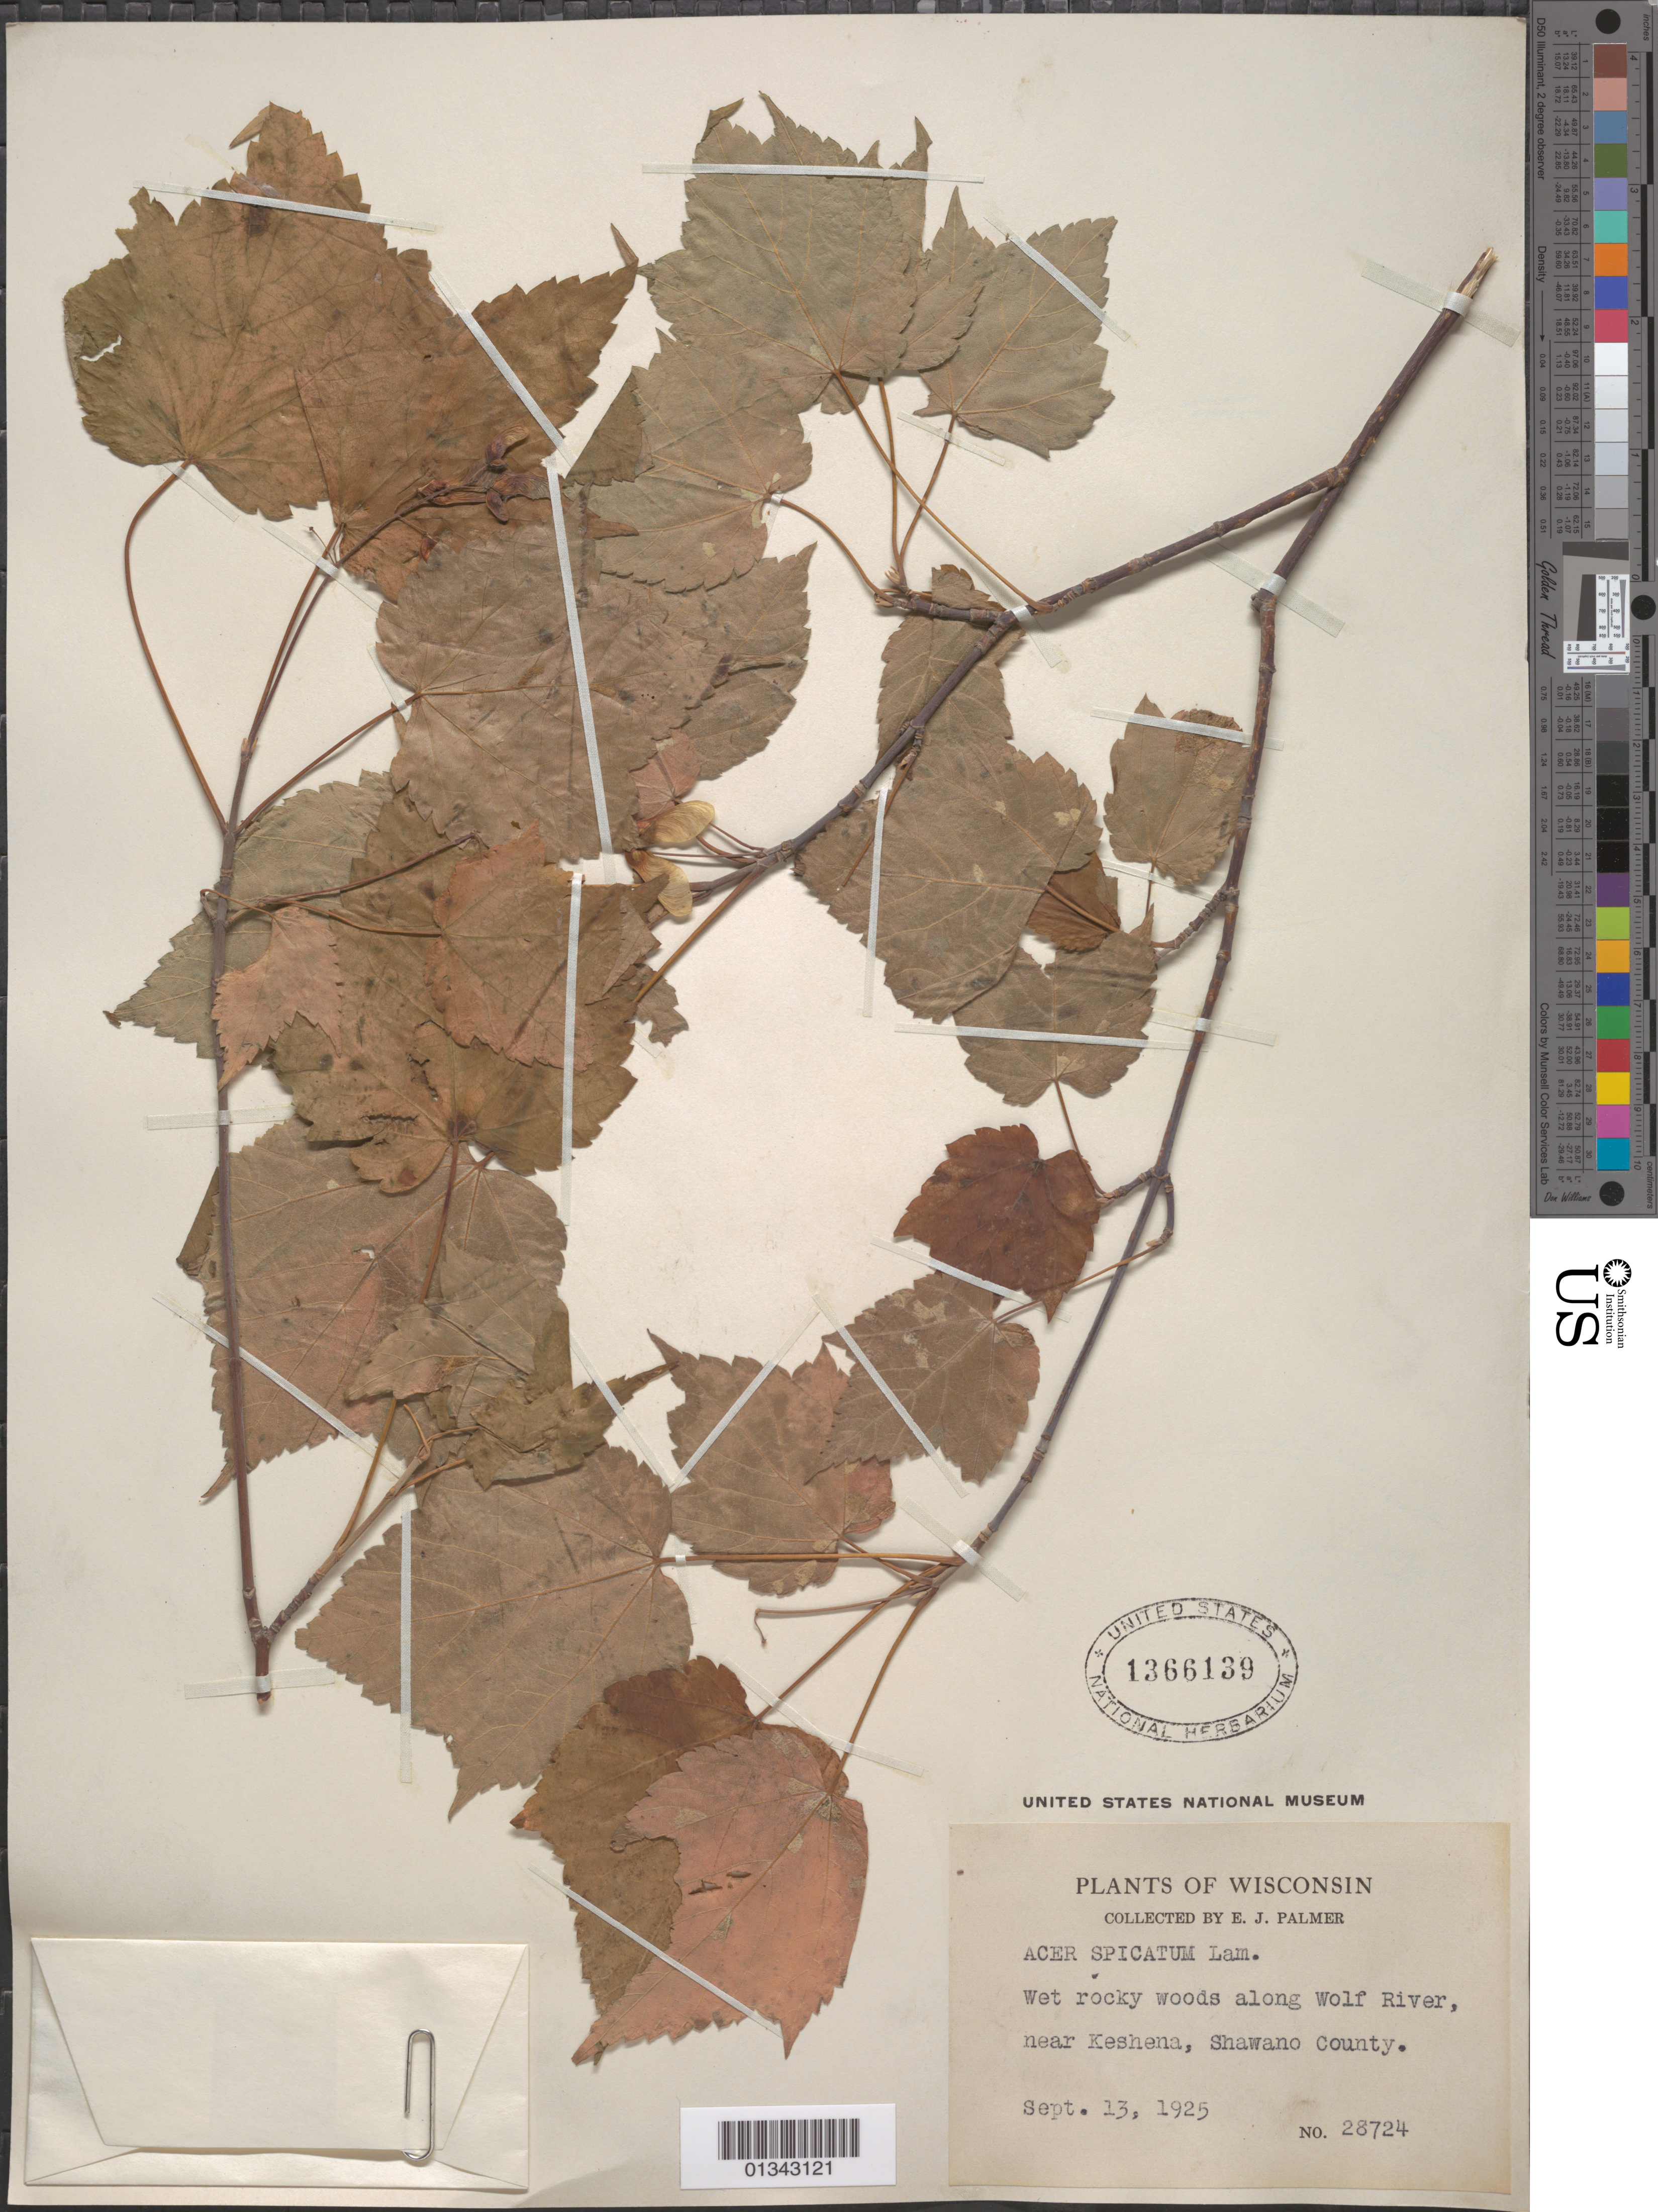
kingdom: Plantae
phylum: Tracheophyta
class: Magnoliopsida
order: Sapindales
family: Sapindaceae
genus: Acer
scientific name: Acer spicatum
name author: Lam.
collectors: E. F. Smith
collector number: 28724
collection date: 1925-09-13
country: United States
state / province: Wisconsin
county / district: Shawano County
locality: Shawano County, along Wolf River, near Keshena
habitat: Wet rocky woods along river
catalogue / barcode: US 1366139